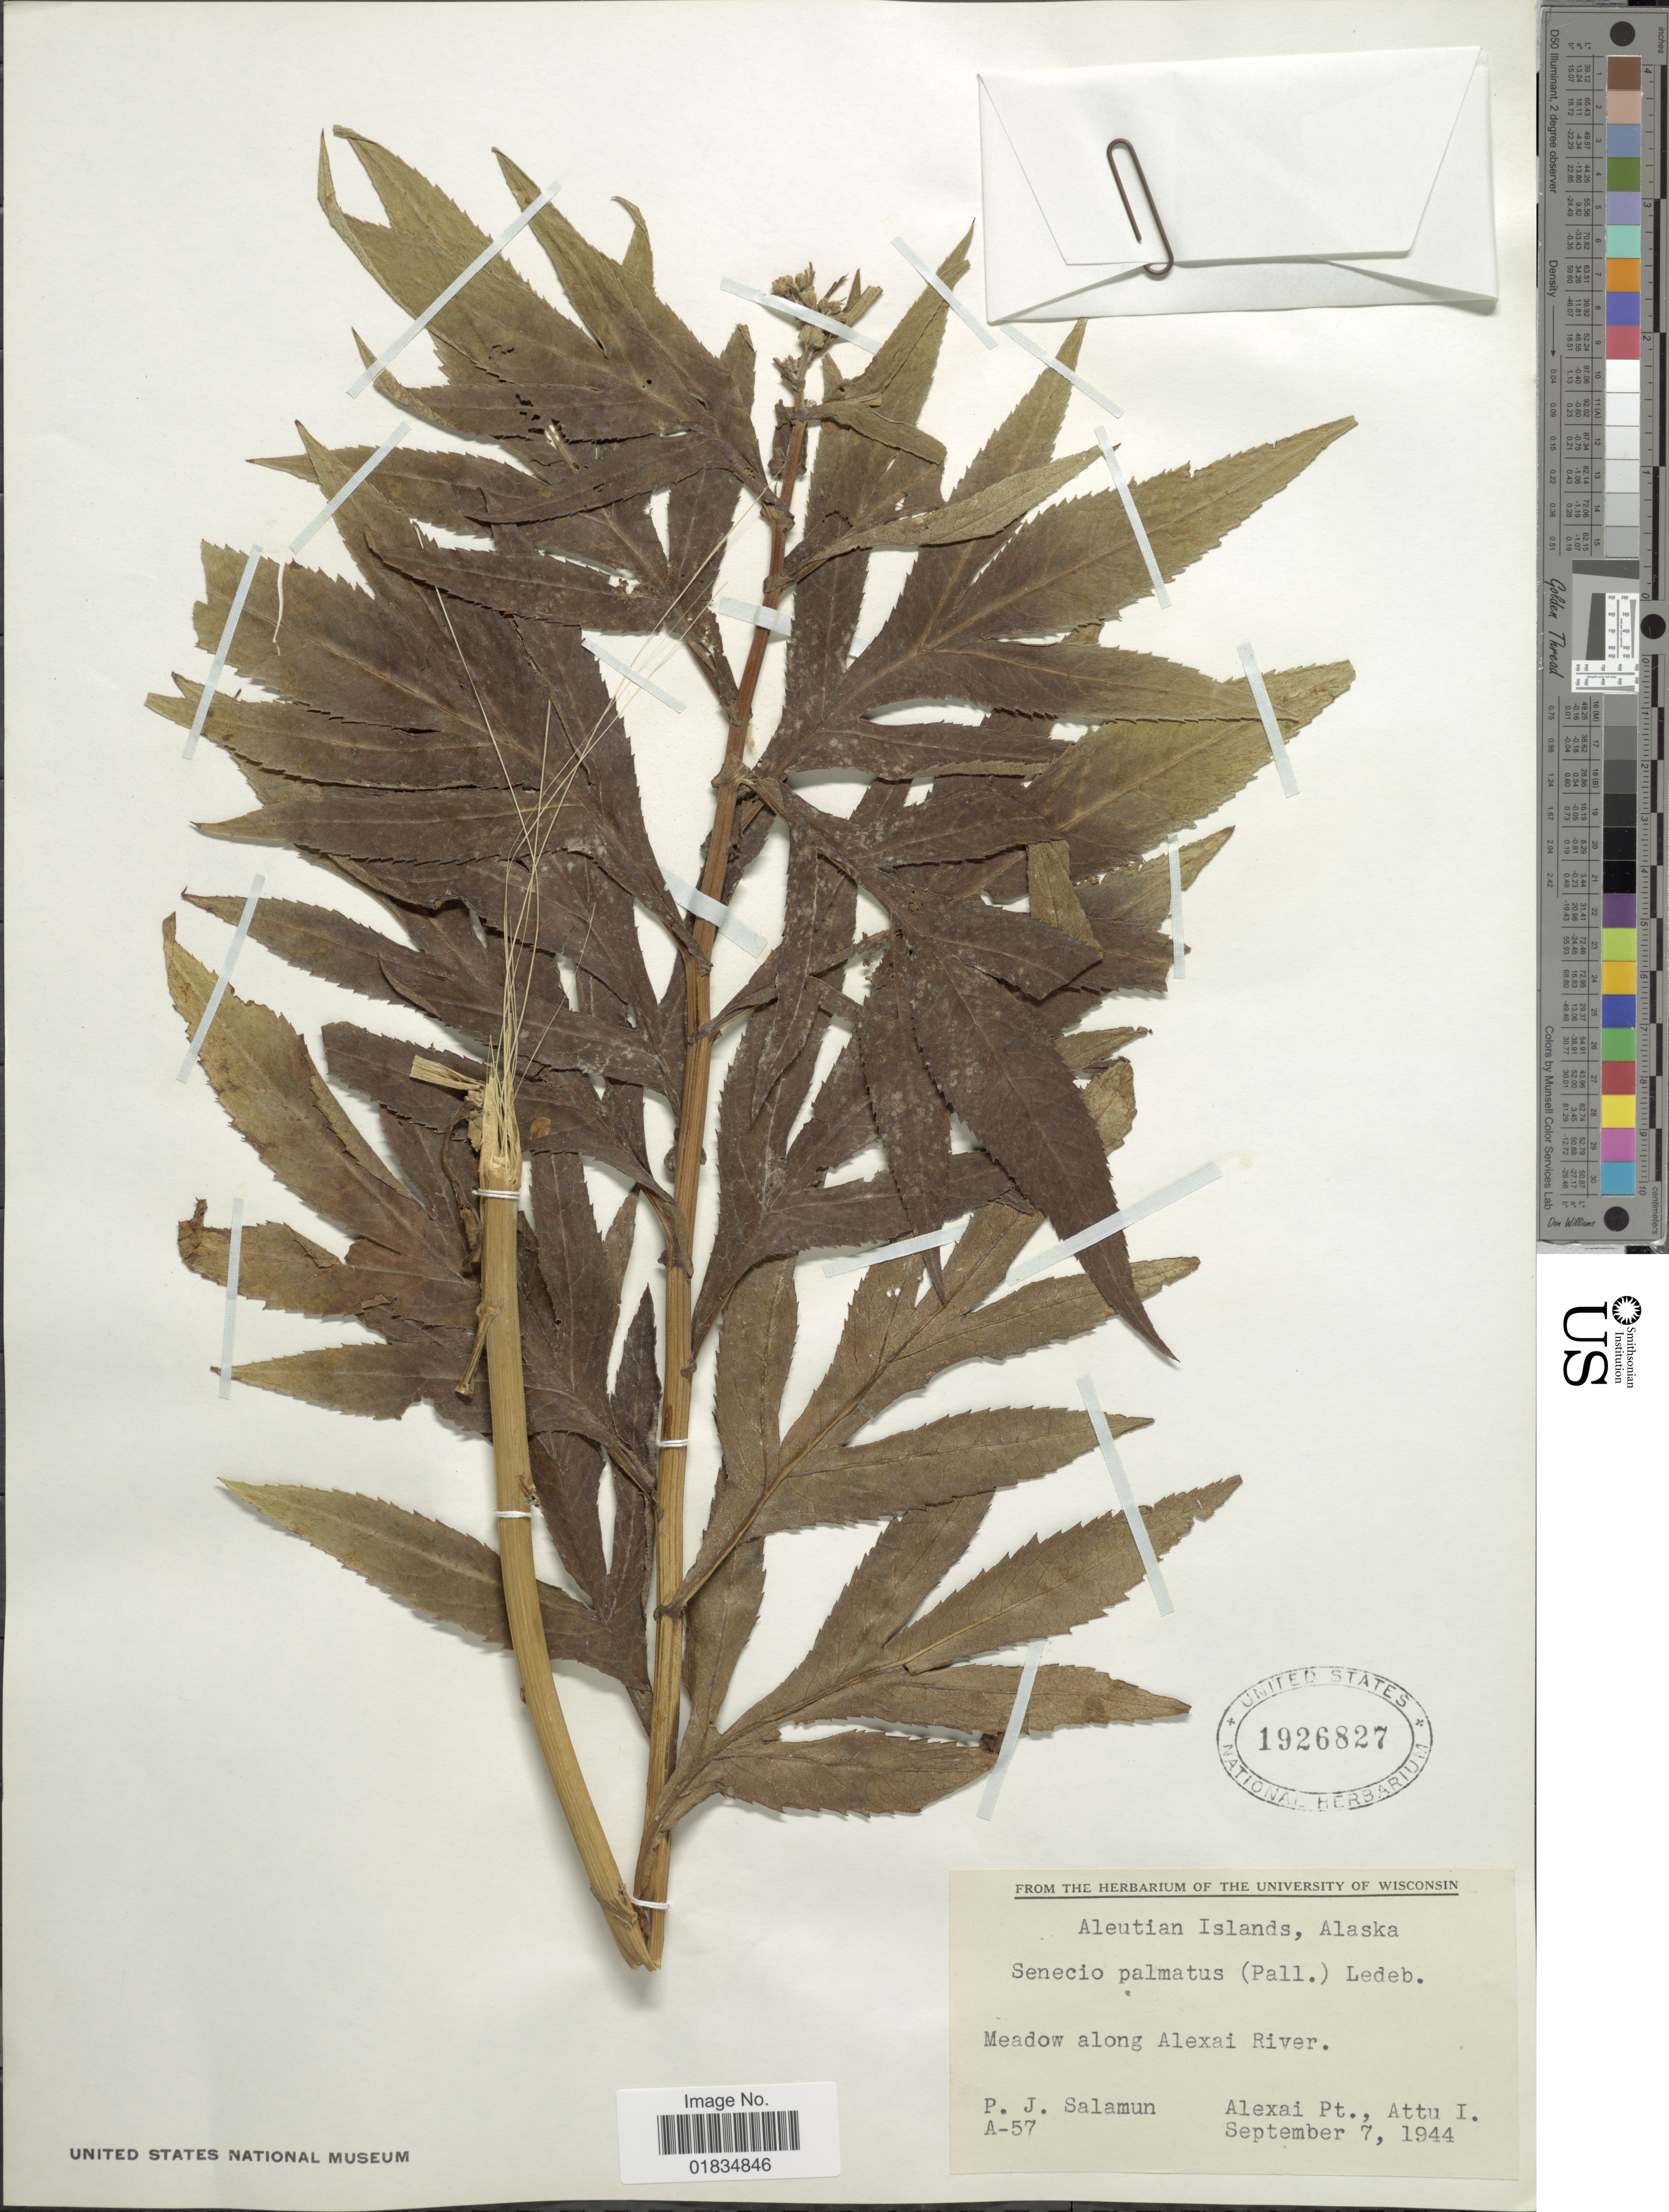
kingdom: Plantae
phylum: Tracheophyta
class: Magnoliopsida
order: Asterales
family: Asteraceae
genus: Jacobaea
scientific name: Jacobaea cannabifolia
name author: (Less.) E. Wiebe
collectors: P. Salamun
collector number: A-57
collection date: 1944-09-07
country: United States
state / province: Alaska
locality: Aleutian Islands, Along Alexai River, Alexai Pt., Attu I.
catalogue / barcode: US 1926827